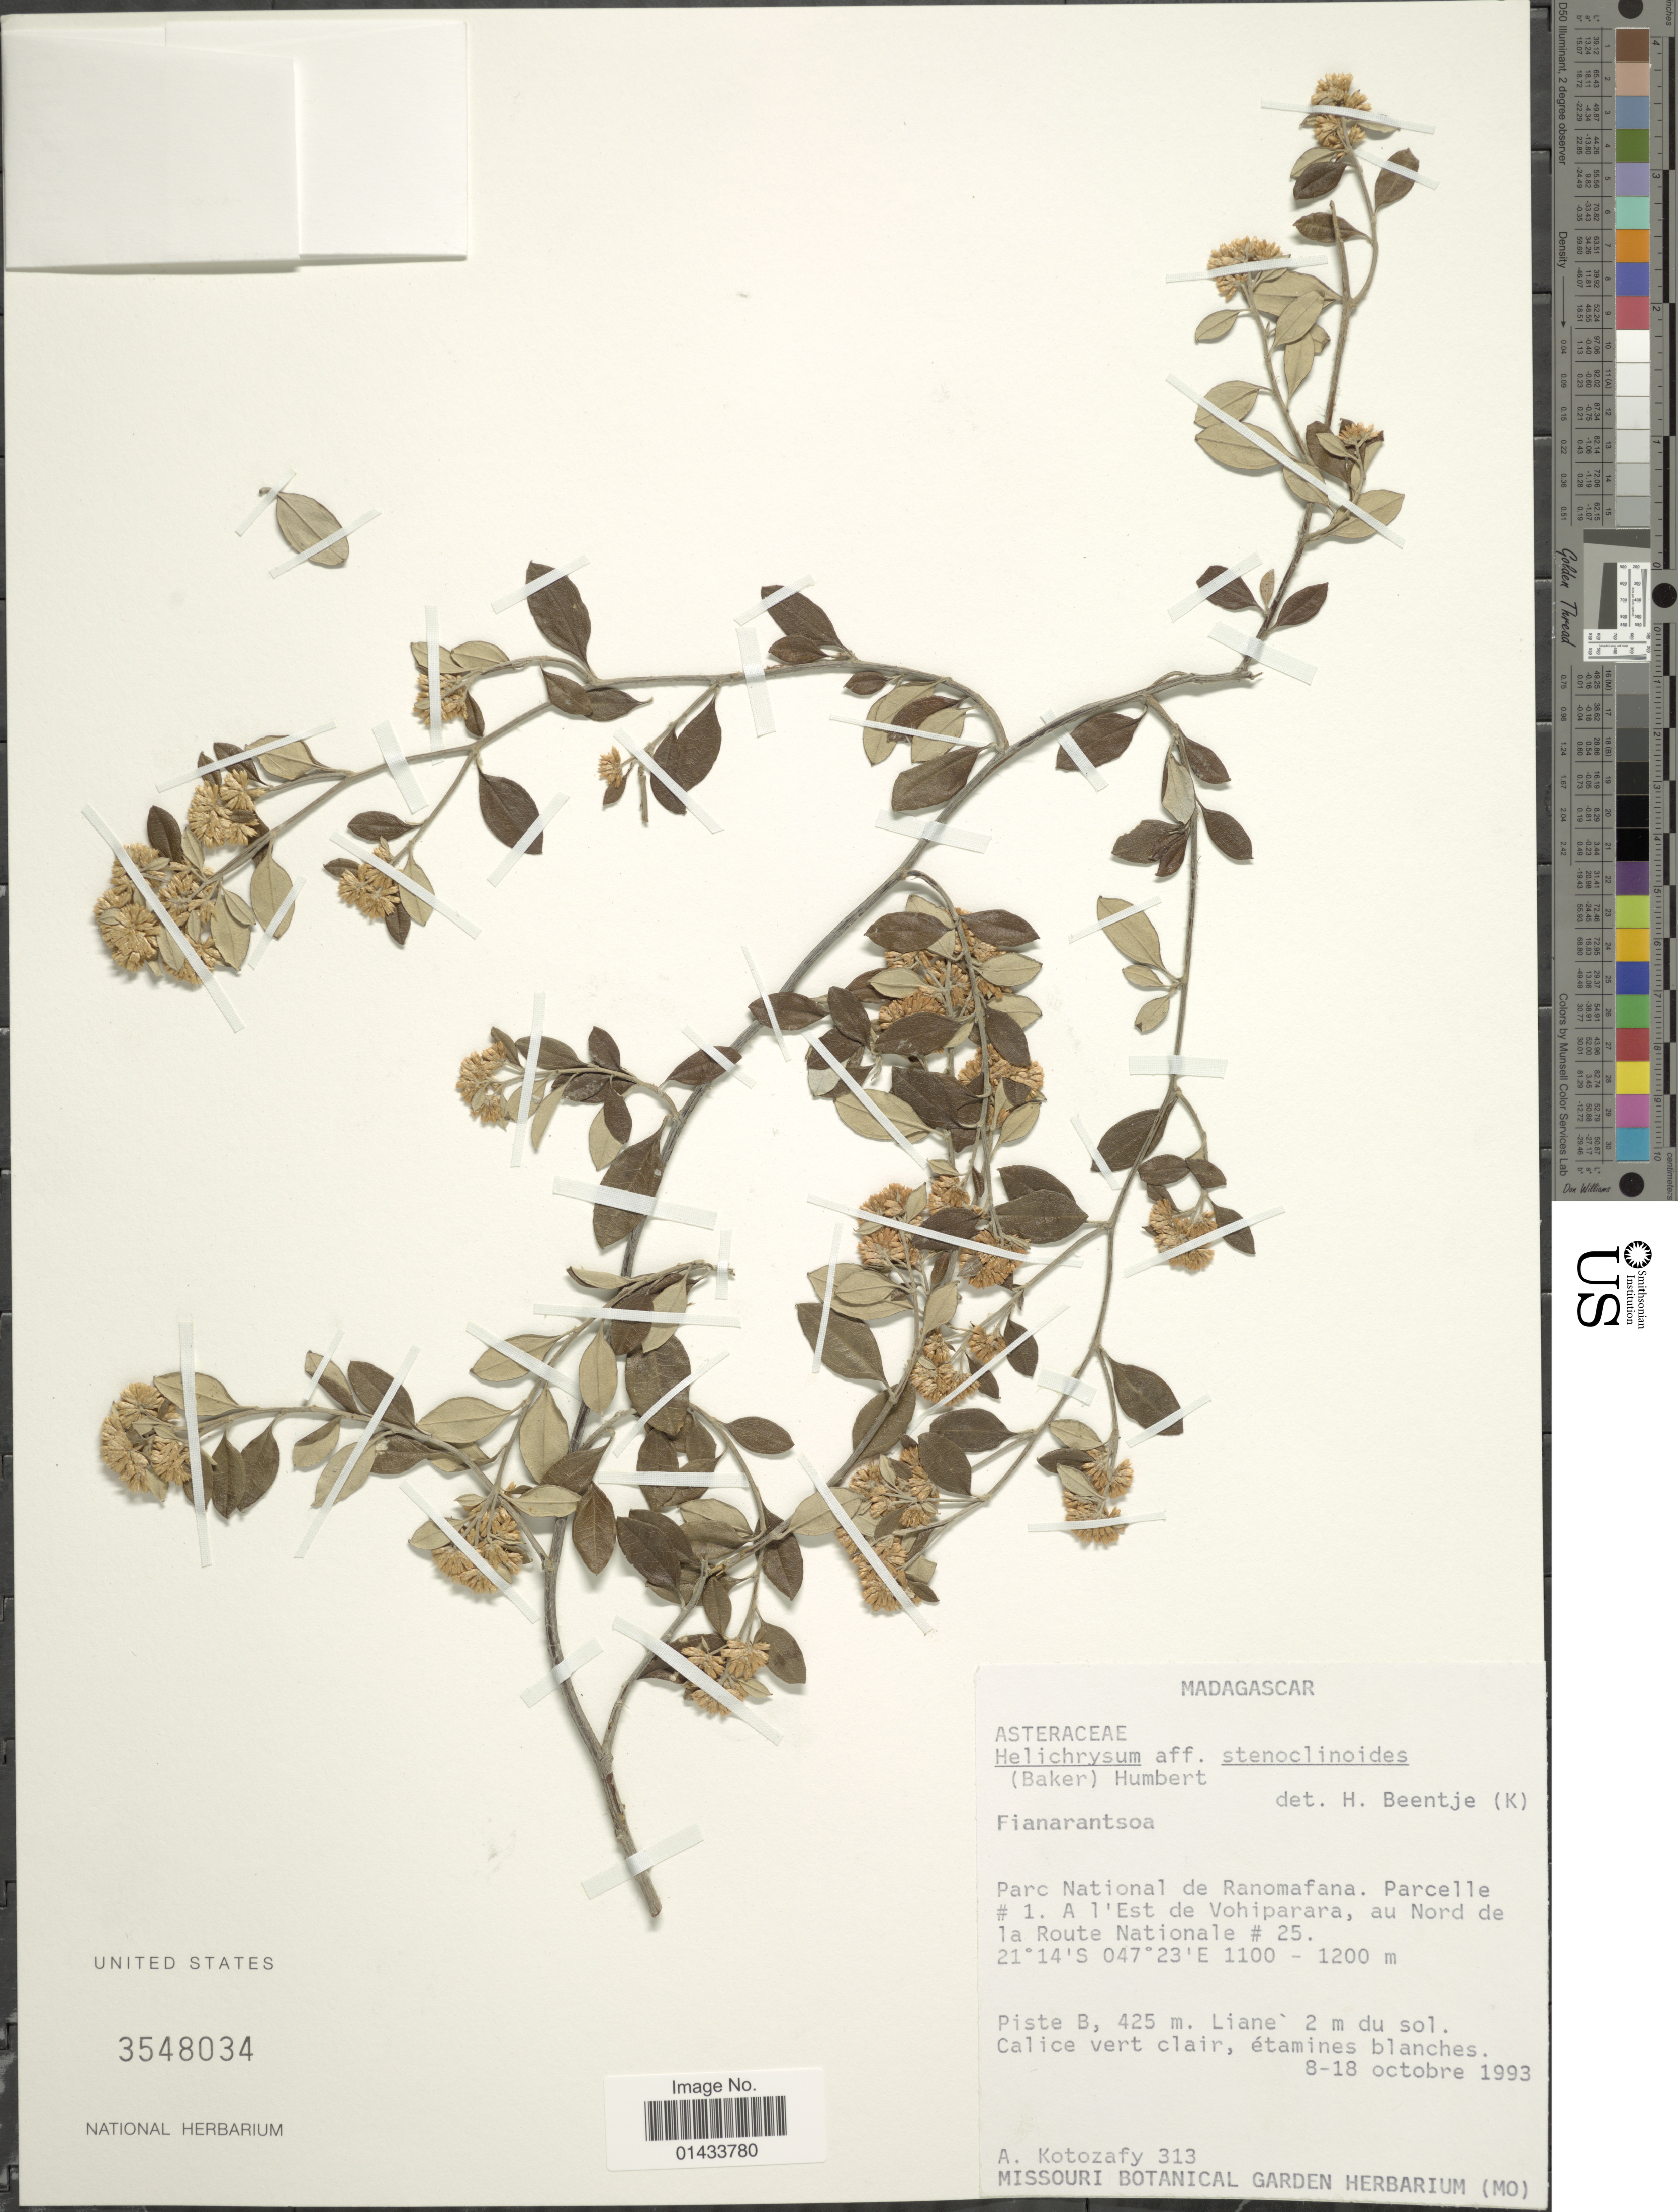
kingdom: Plantae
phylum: Tracheophyta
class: Magnoliopsida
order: Asterales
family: Asteraceae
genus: Helichrysum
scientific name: Helichrysum stenoclinoides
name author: (Baker) Humbert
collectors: A. Kotozafy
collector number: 313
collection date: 1993-10-08/1993-10-18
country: Madagascar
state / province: Haute Matsiatra / Vatovavy Fitovinany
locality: Parc National de Ranomafana, Parcelle #1, A l' Est de Vohiparara, au Nor de la Route Nationale #25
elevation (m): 1100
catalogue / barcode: US 3548034